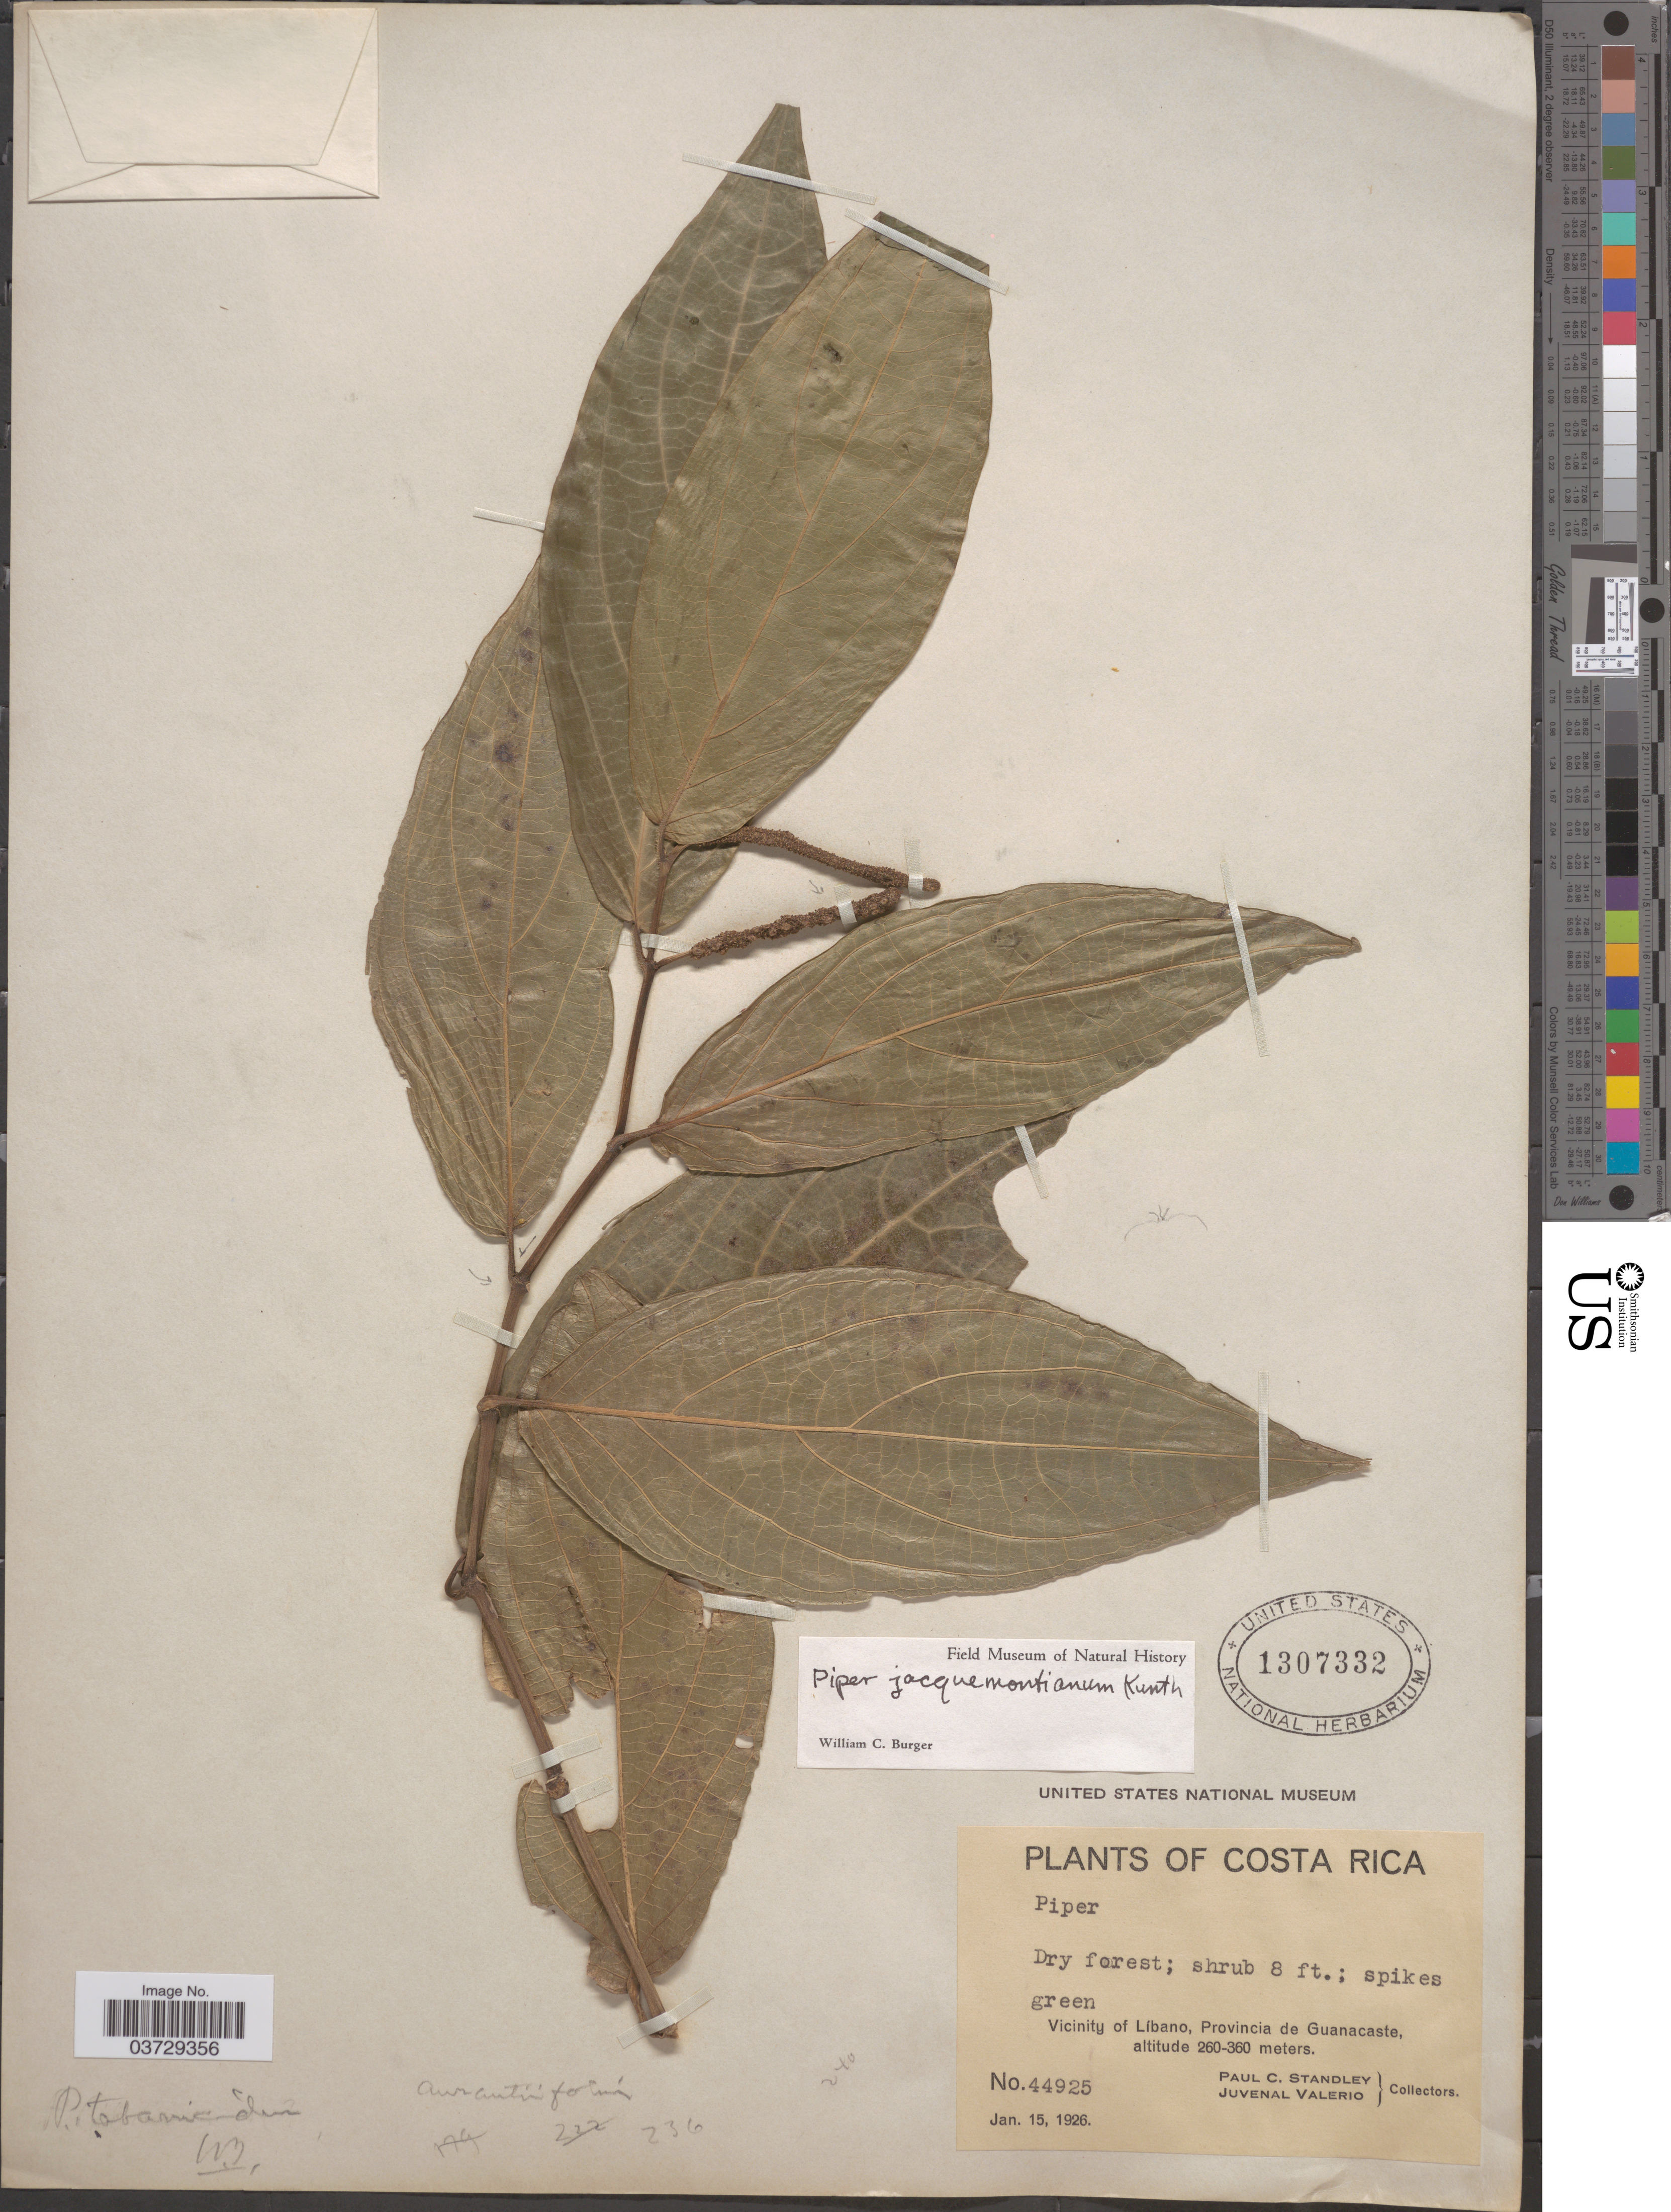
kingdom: Plantae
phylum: Tracheophyta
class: Magnoliopsida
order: Piperales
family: Piperaceae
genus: Piper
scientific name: Piper jacquemontianum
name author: Kunth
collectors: P. C. Standley & J. Valerio R.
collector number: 44925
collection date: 1926-01-15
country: Costa Rica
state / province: Guanacaste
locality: Vicinity of Líbano.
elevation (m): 260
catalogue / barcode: US 1307332